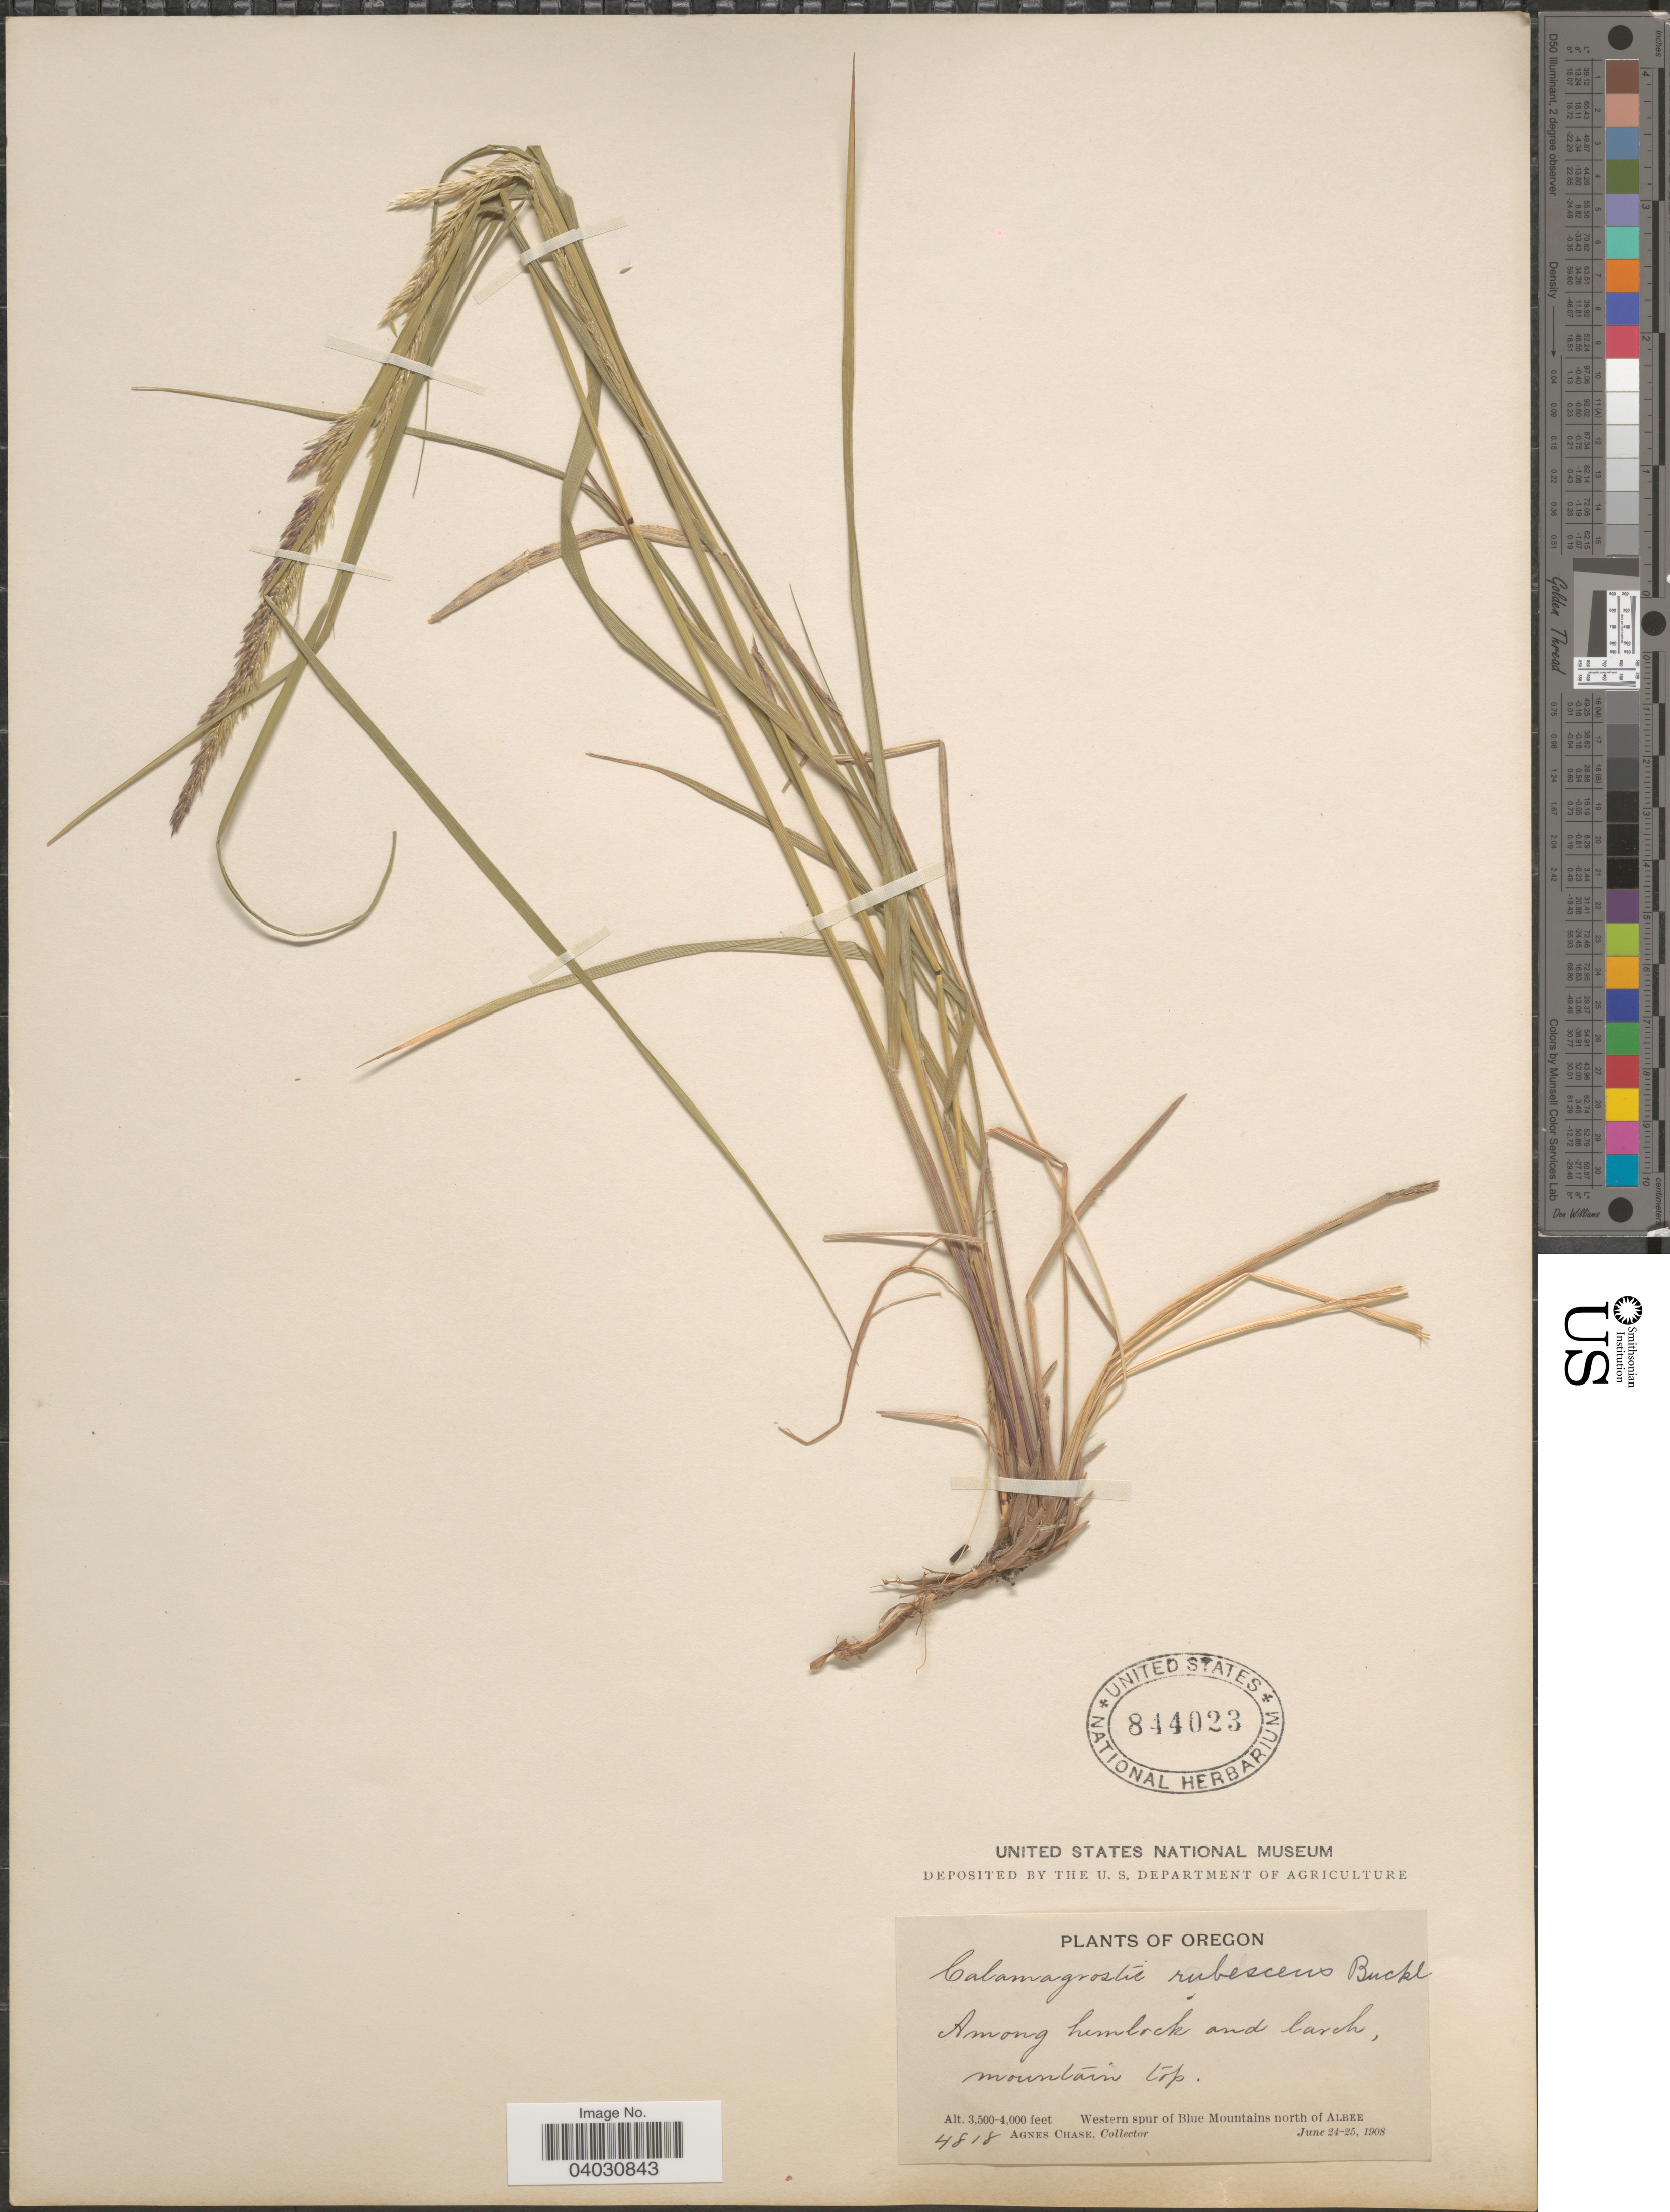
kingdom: Plantae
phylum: Tracheophyta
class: Liliopsida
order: Poales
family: Poaceae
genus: Calamagrostis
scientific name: Calamagrostis rubescens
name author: Buckley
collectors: A. Chase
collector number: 4818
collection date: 1908-06-24/1908-06-25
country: United States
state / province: Oregon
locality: Western spur of Blue Mountains north of Albee.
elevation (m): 1067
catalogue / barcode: US 844023